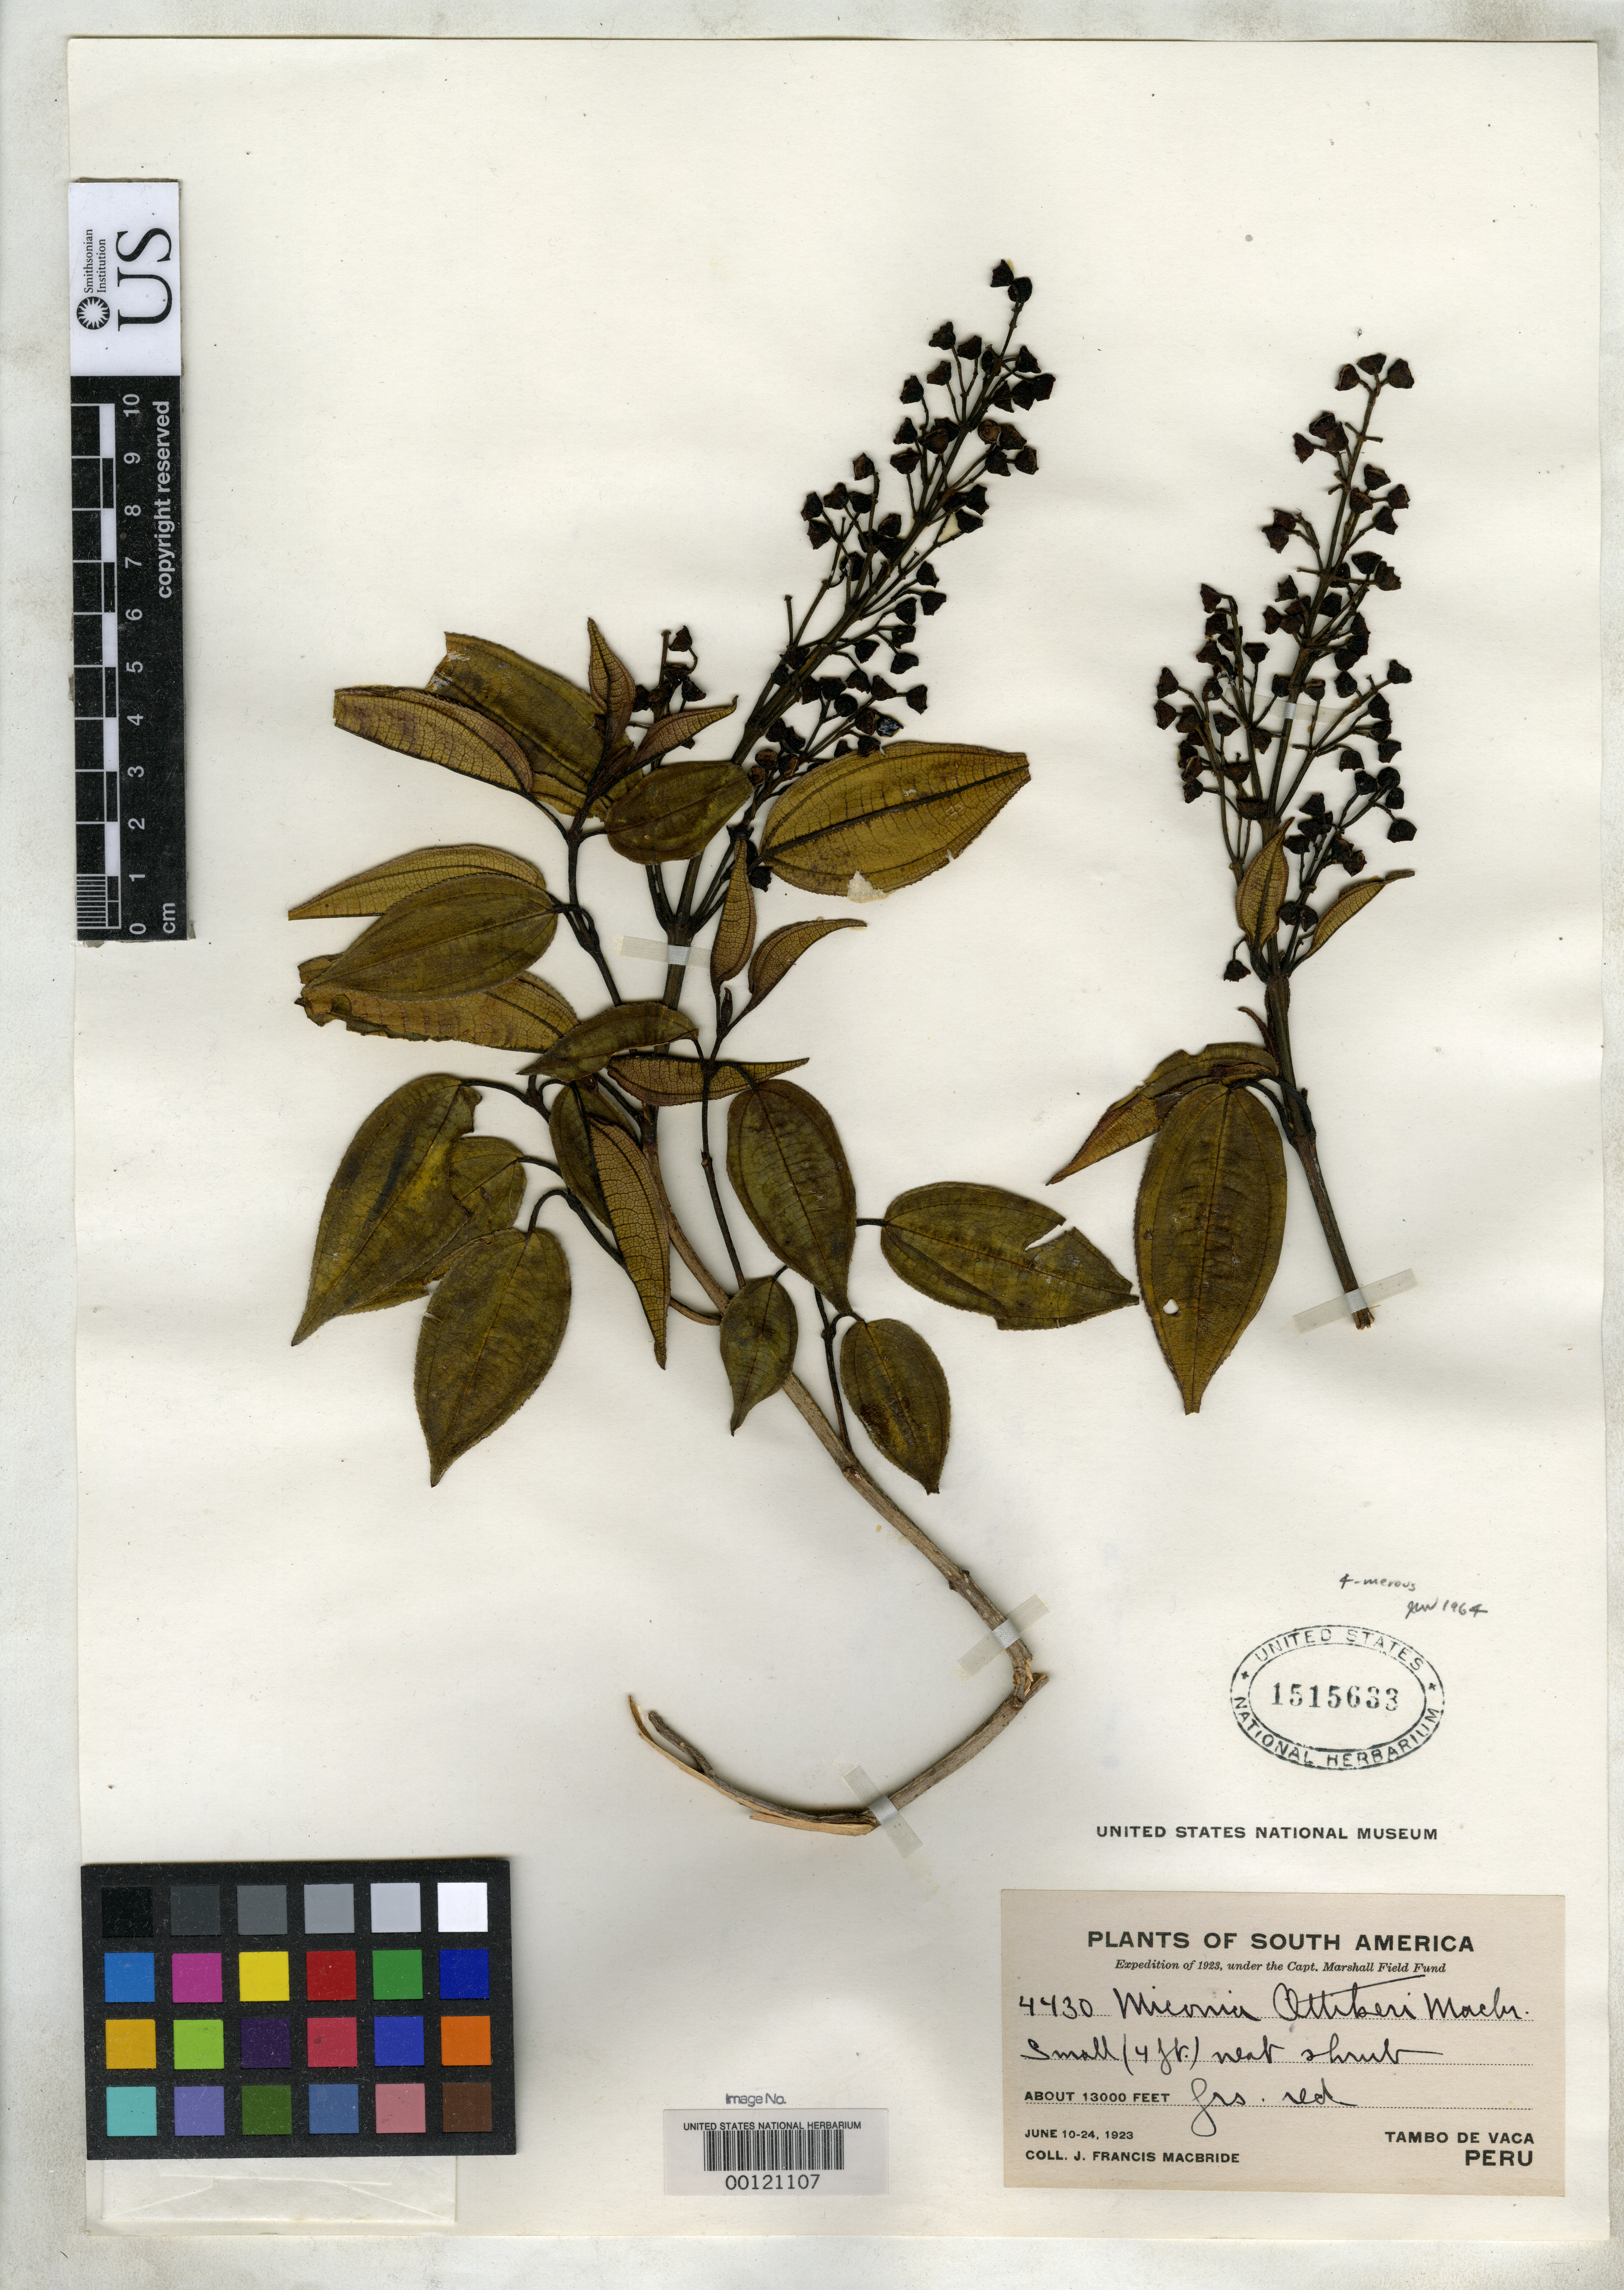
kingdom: Plantae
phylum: Tracheophyta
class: Magnoliopsida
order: Myrtales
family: Melastomataceae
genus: Miconia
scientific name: Miconia ottikeri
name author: J.F. Macbr.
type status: Isotype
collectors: J. F. Macbride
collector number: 4430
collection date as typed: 10 Jun 1923 to 24 Jun 1923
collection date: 1923-06-10/1923-06-24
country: Peru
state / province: Huánuco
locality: Tambo de Vaca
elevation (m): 3962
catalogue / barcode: US 1515633